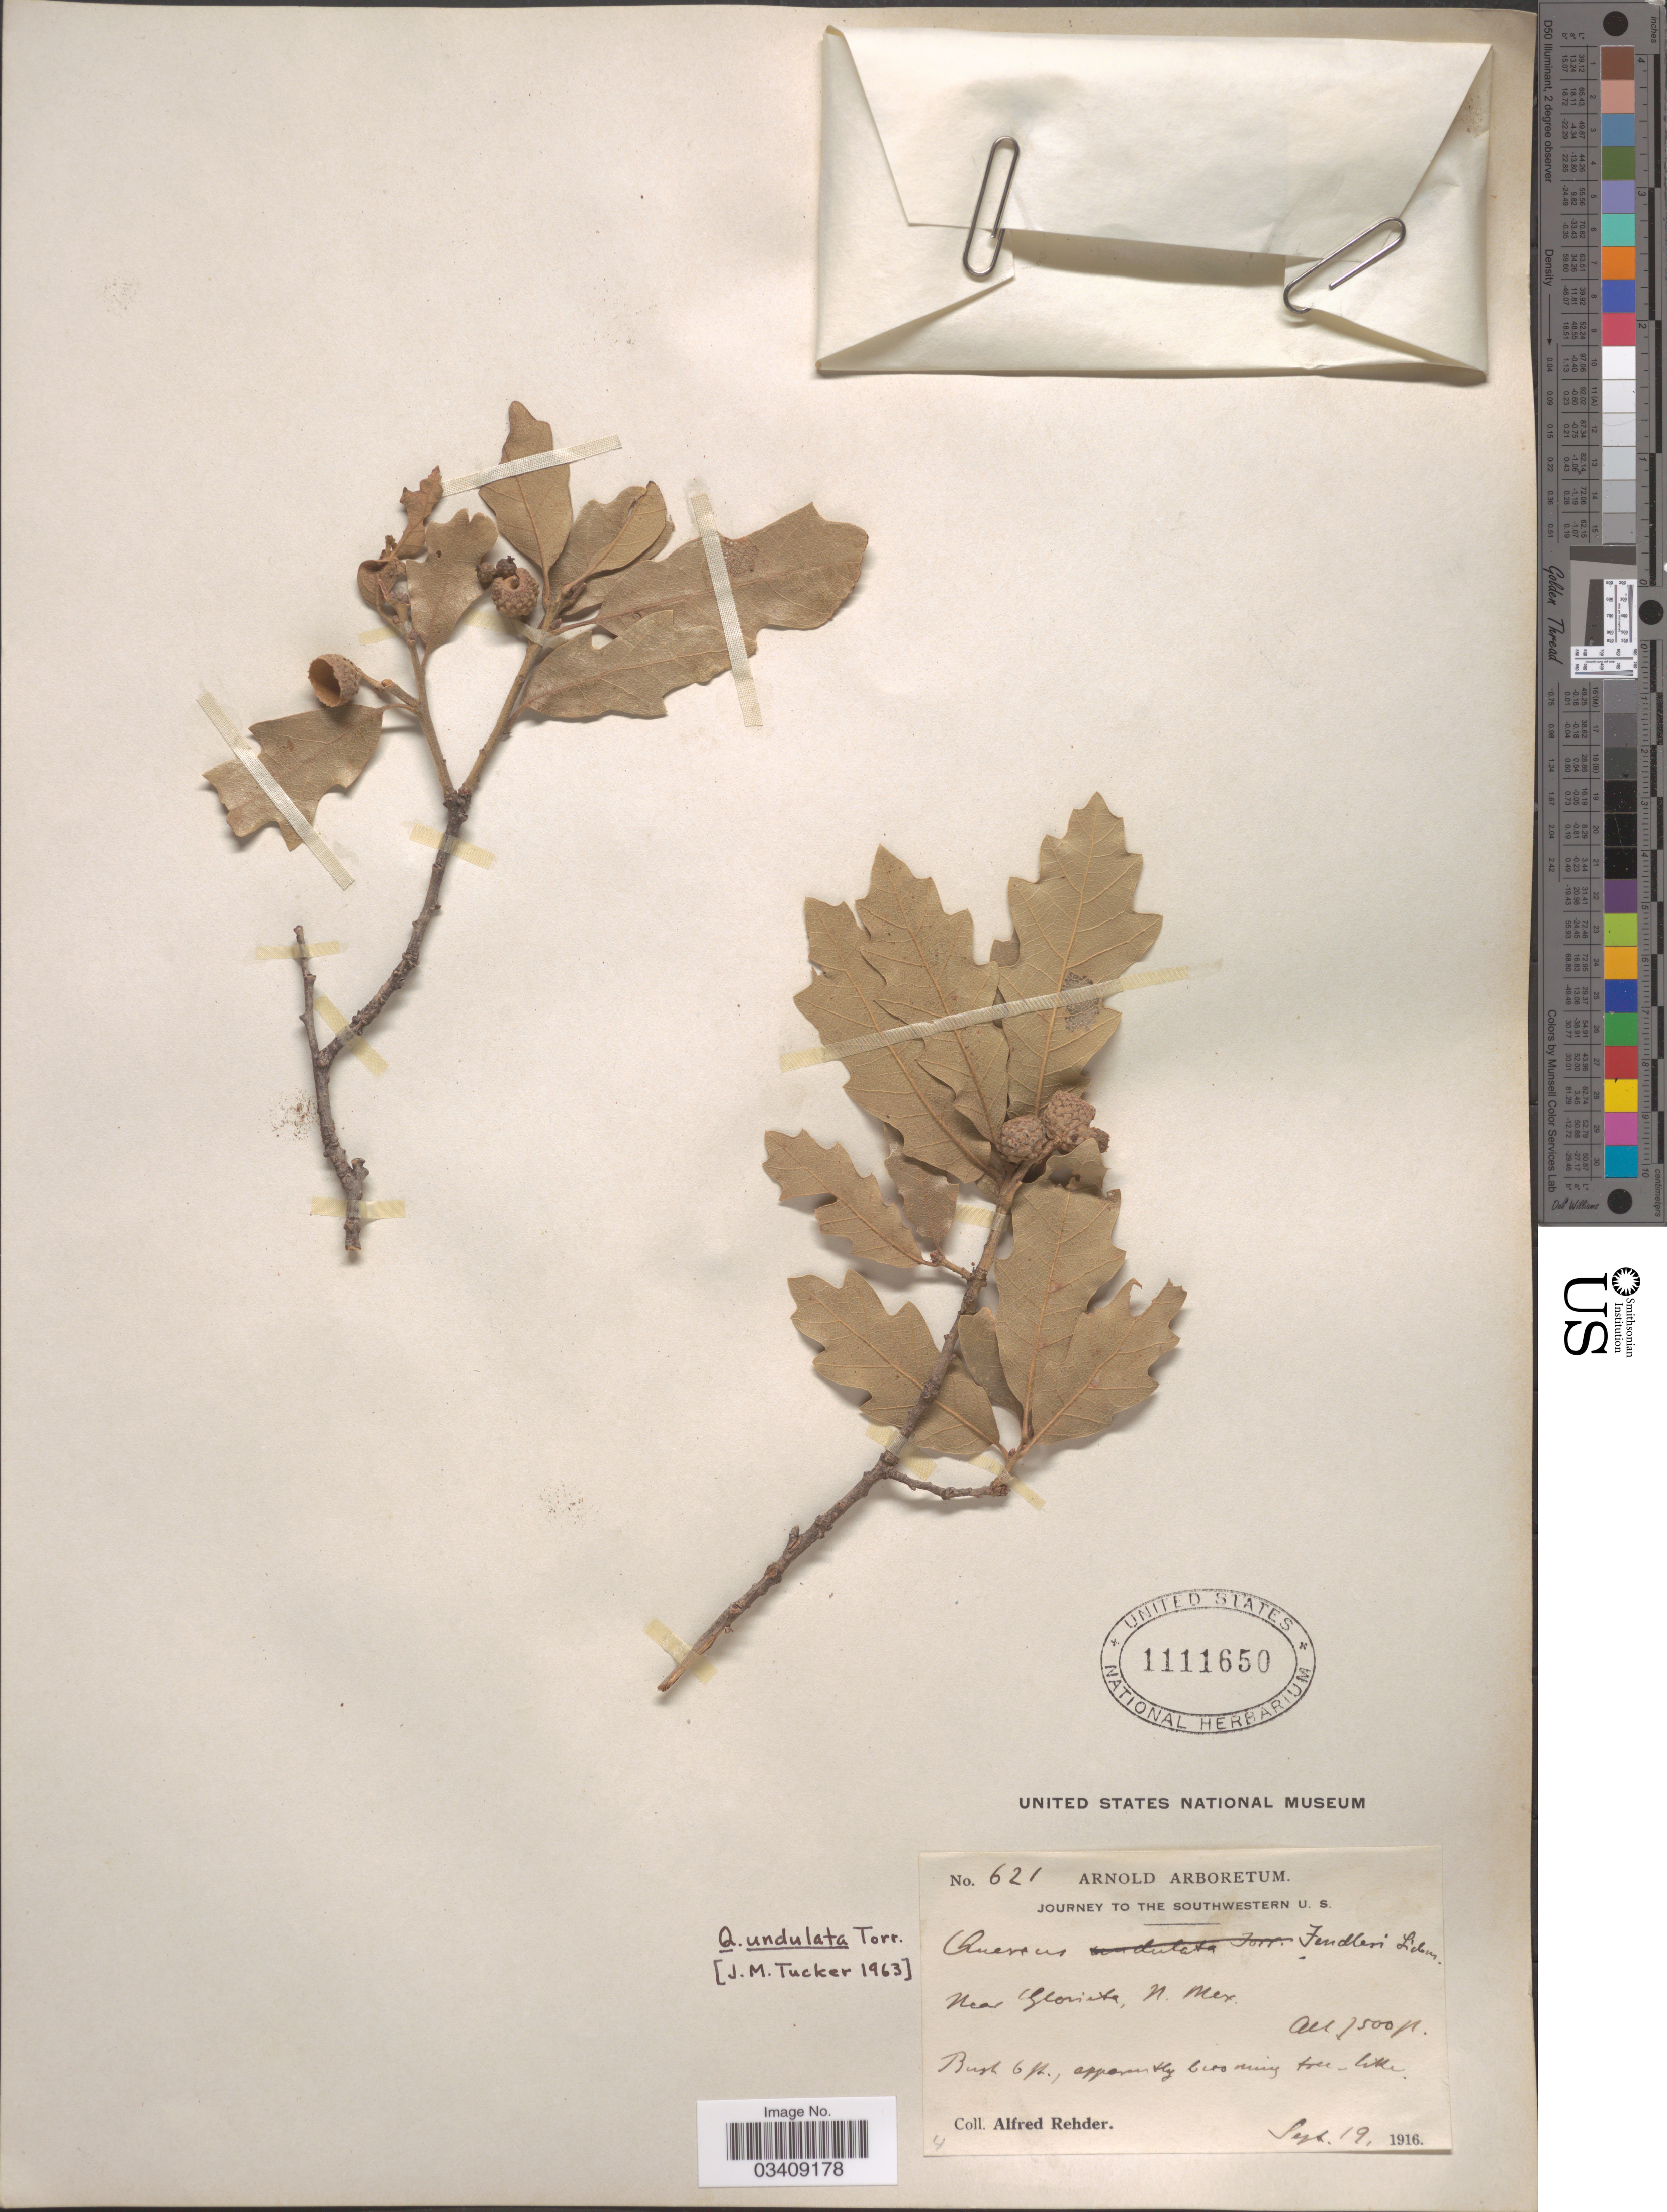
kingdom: Plantae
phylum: Tracheophyta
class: Magnoliopsida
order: Fagales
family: Fagaceae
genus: Quercus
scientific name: Quercus undulata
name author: Torr.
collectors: A. Rehder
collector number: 621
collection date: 1916-09-19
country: United States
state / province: New Mexico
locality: Southwestern U. S. Near Glorieta.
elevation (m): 2286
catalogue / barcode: US 1111650